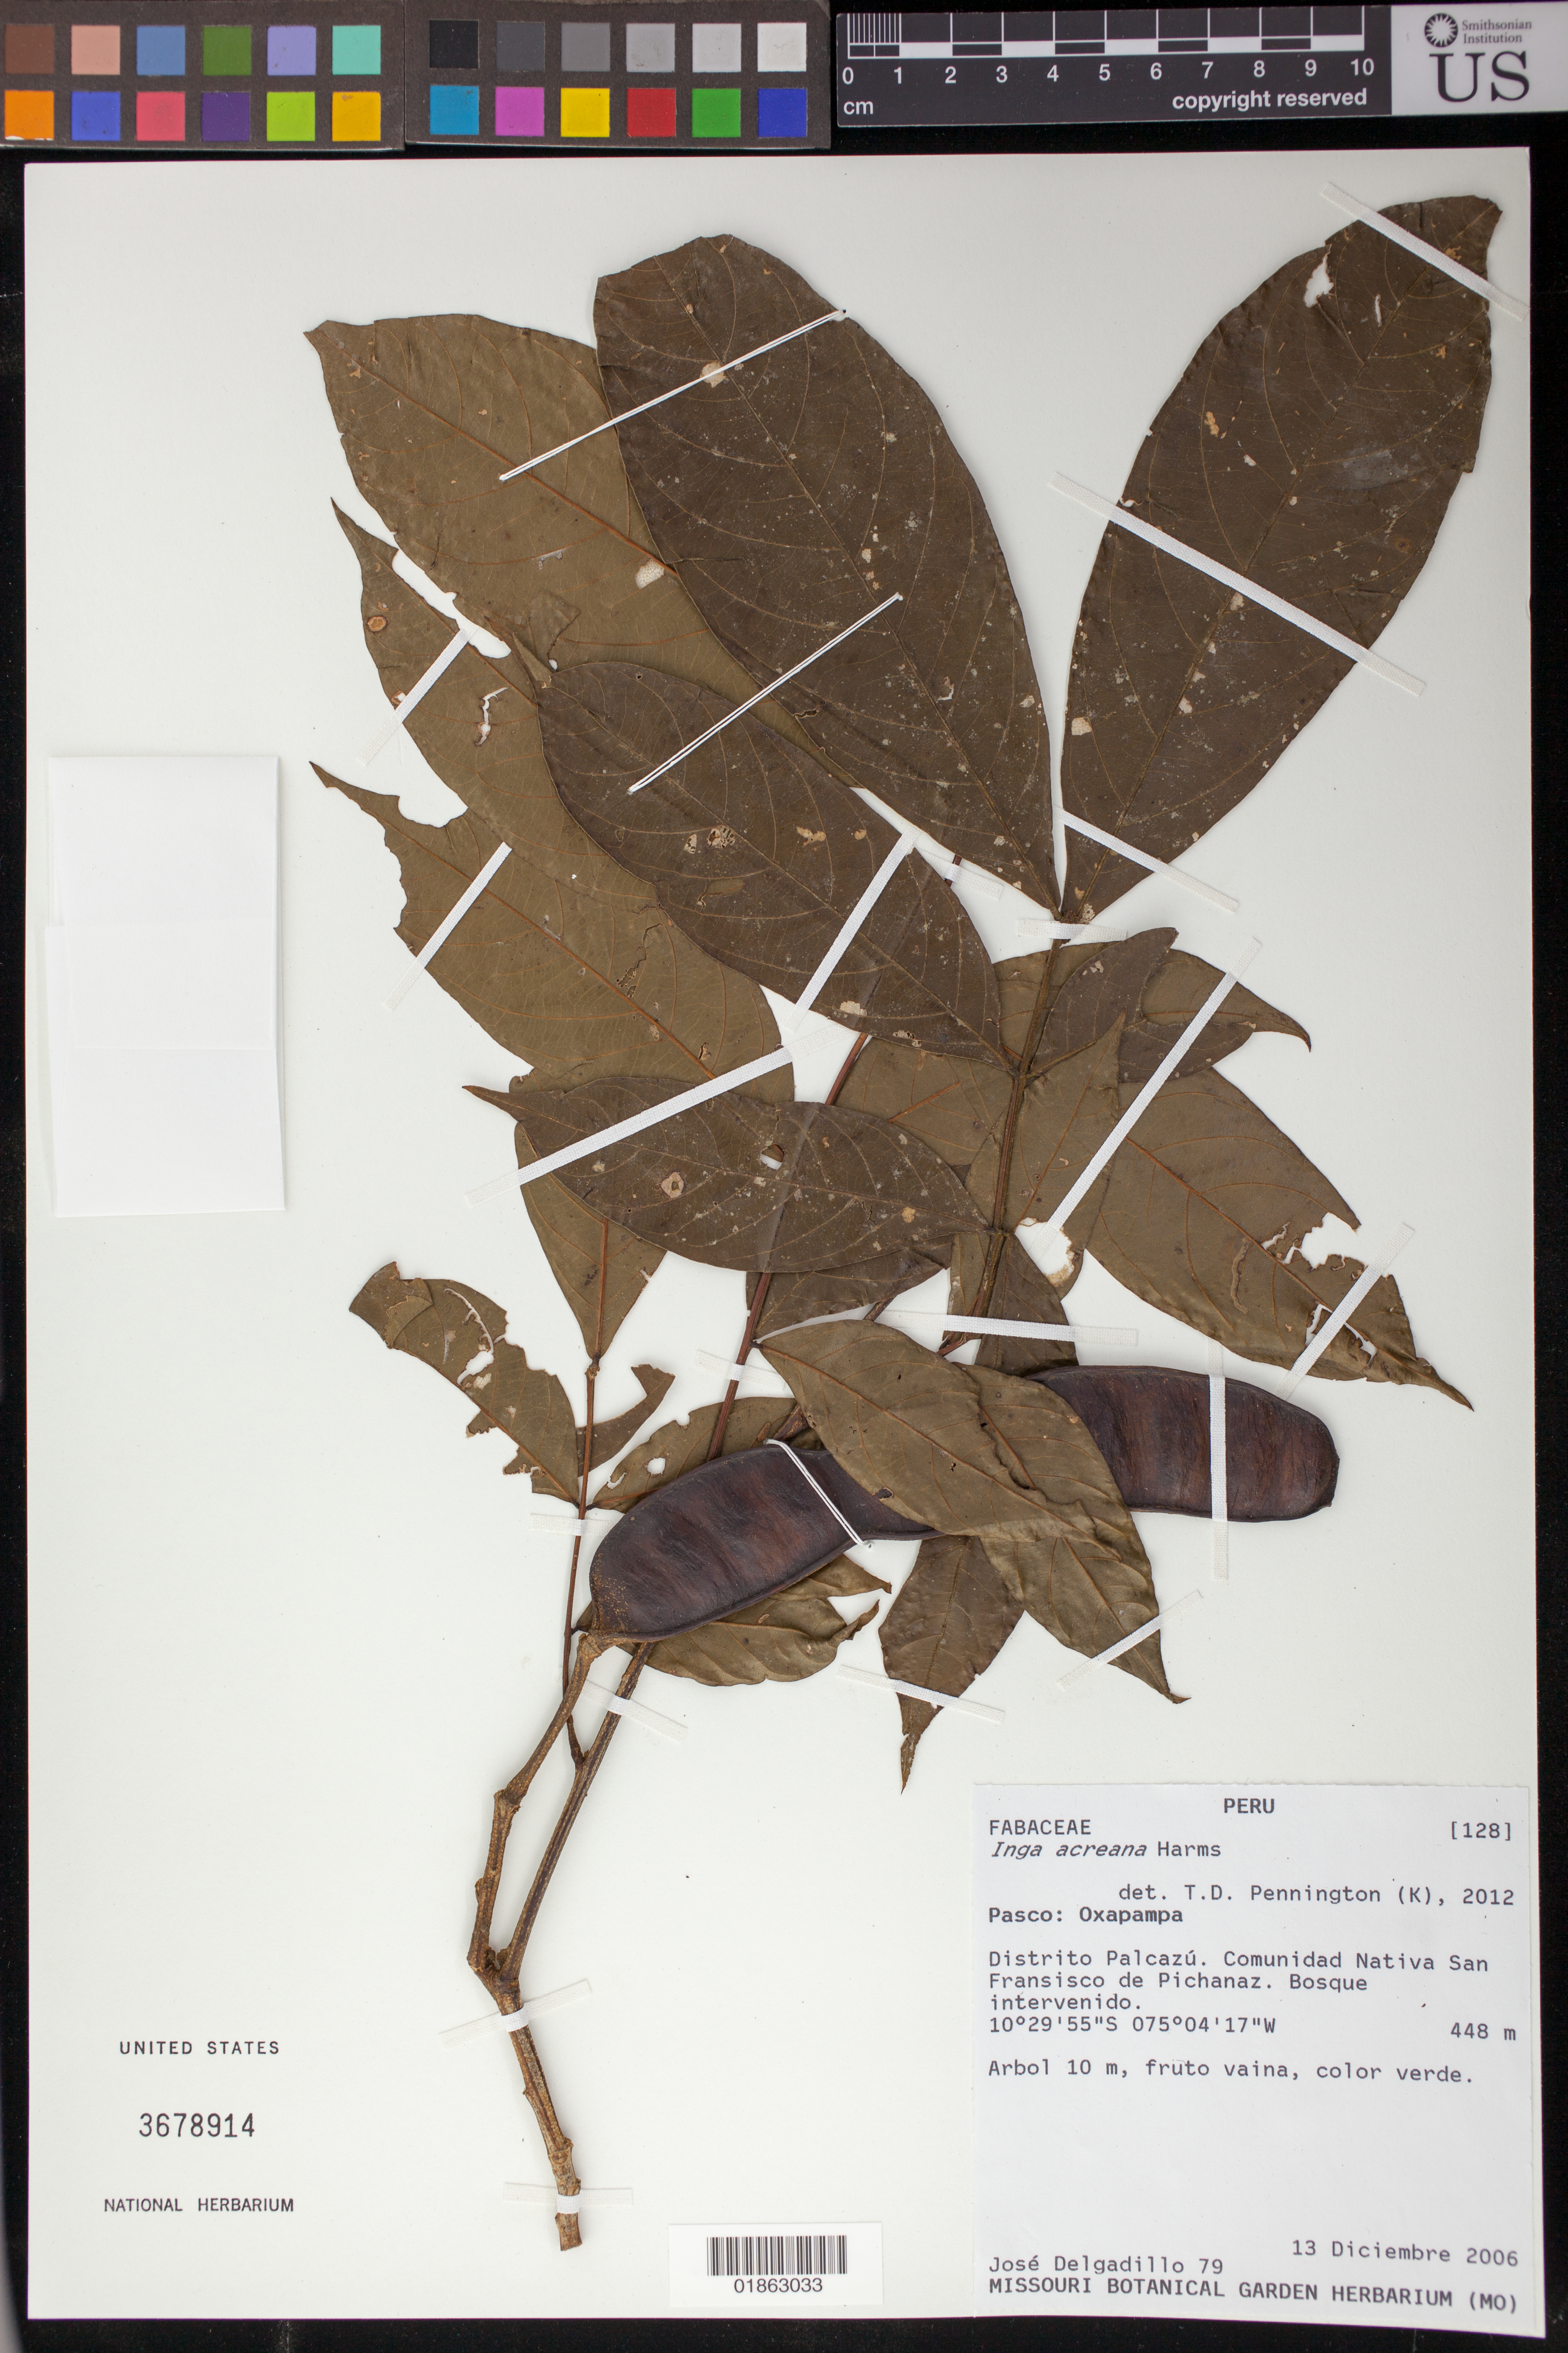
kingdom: Plantae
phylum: Tracheophyta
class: Magnoliopsida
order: Fabales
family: Fabaceae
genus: Inga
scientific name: Inga acreana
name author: Harms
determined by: Pennington, T. D., (K)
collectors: J. Delgadillo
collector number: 79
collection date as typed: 13 Diciembre 2006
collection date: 2006-12-13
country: Peru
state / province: Pasco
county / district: Oxapampa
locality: Distrito Palcazu. Comunidad Nativa San Francisco de Pichanaz.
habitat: Bosque intervenido.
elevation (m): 448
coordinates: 10 29 55 S, 75 04 17 W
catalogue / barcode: US 3678914